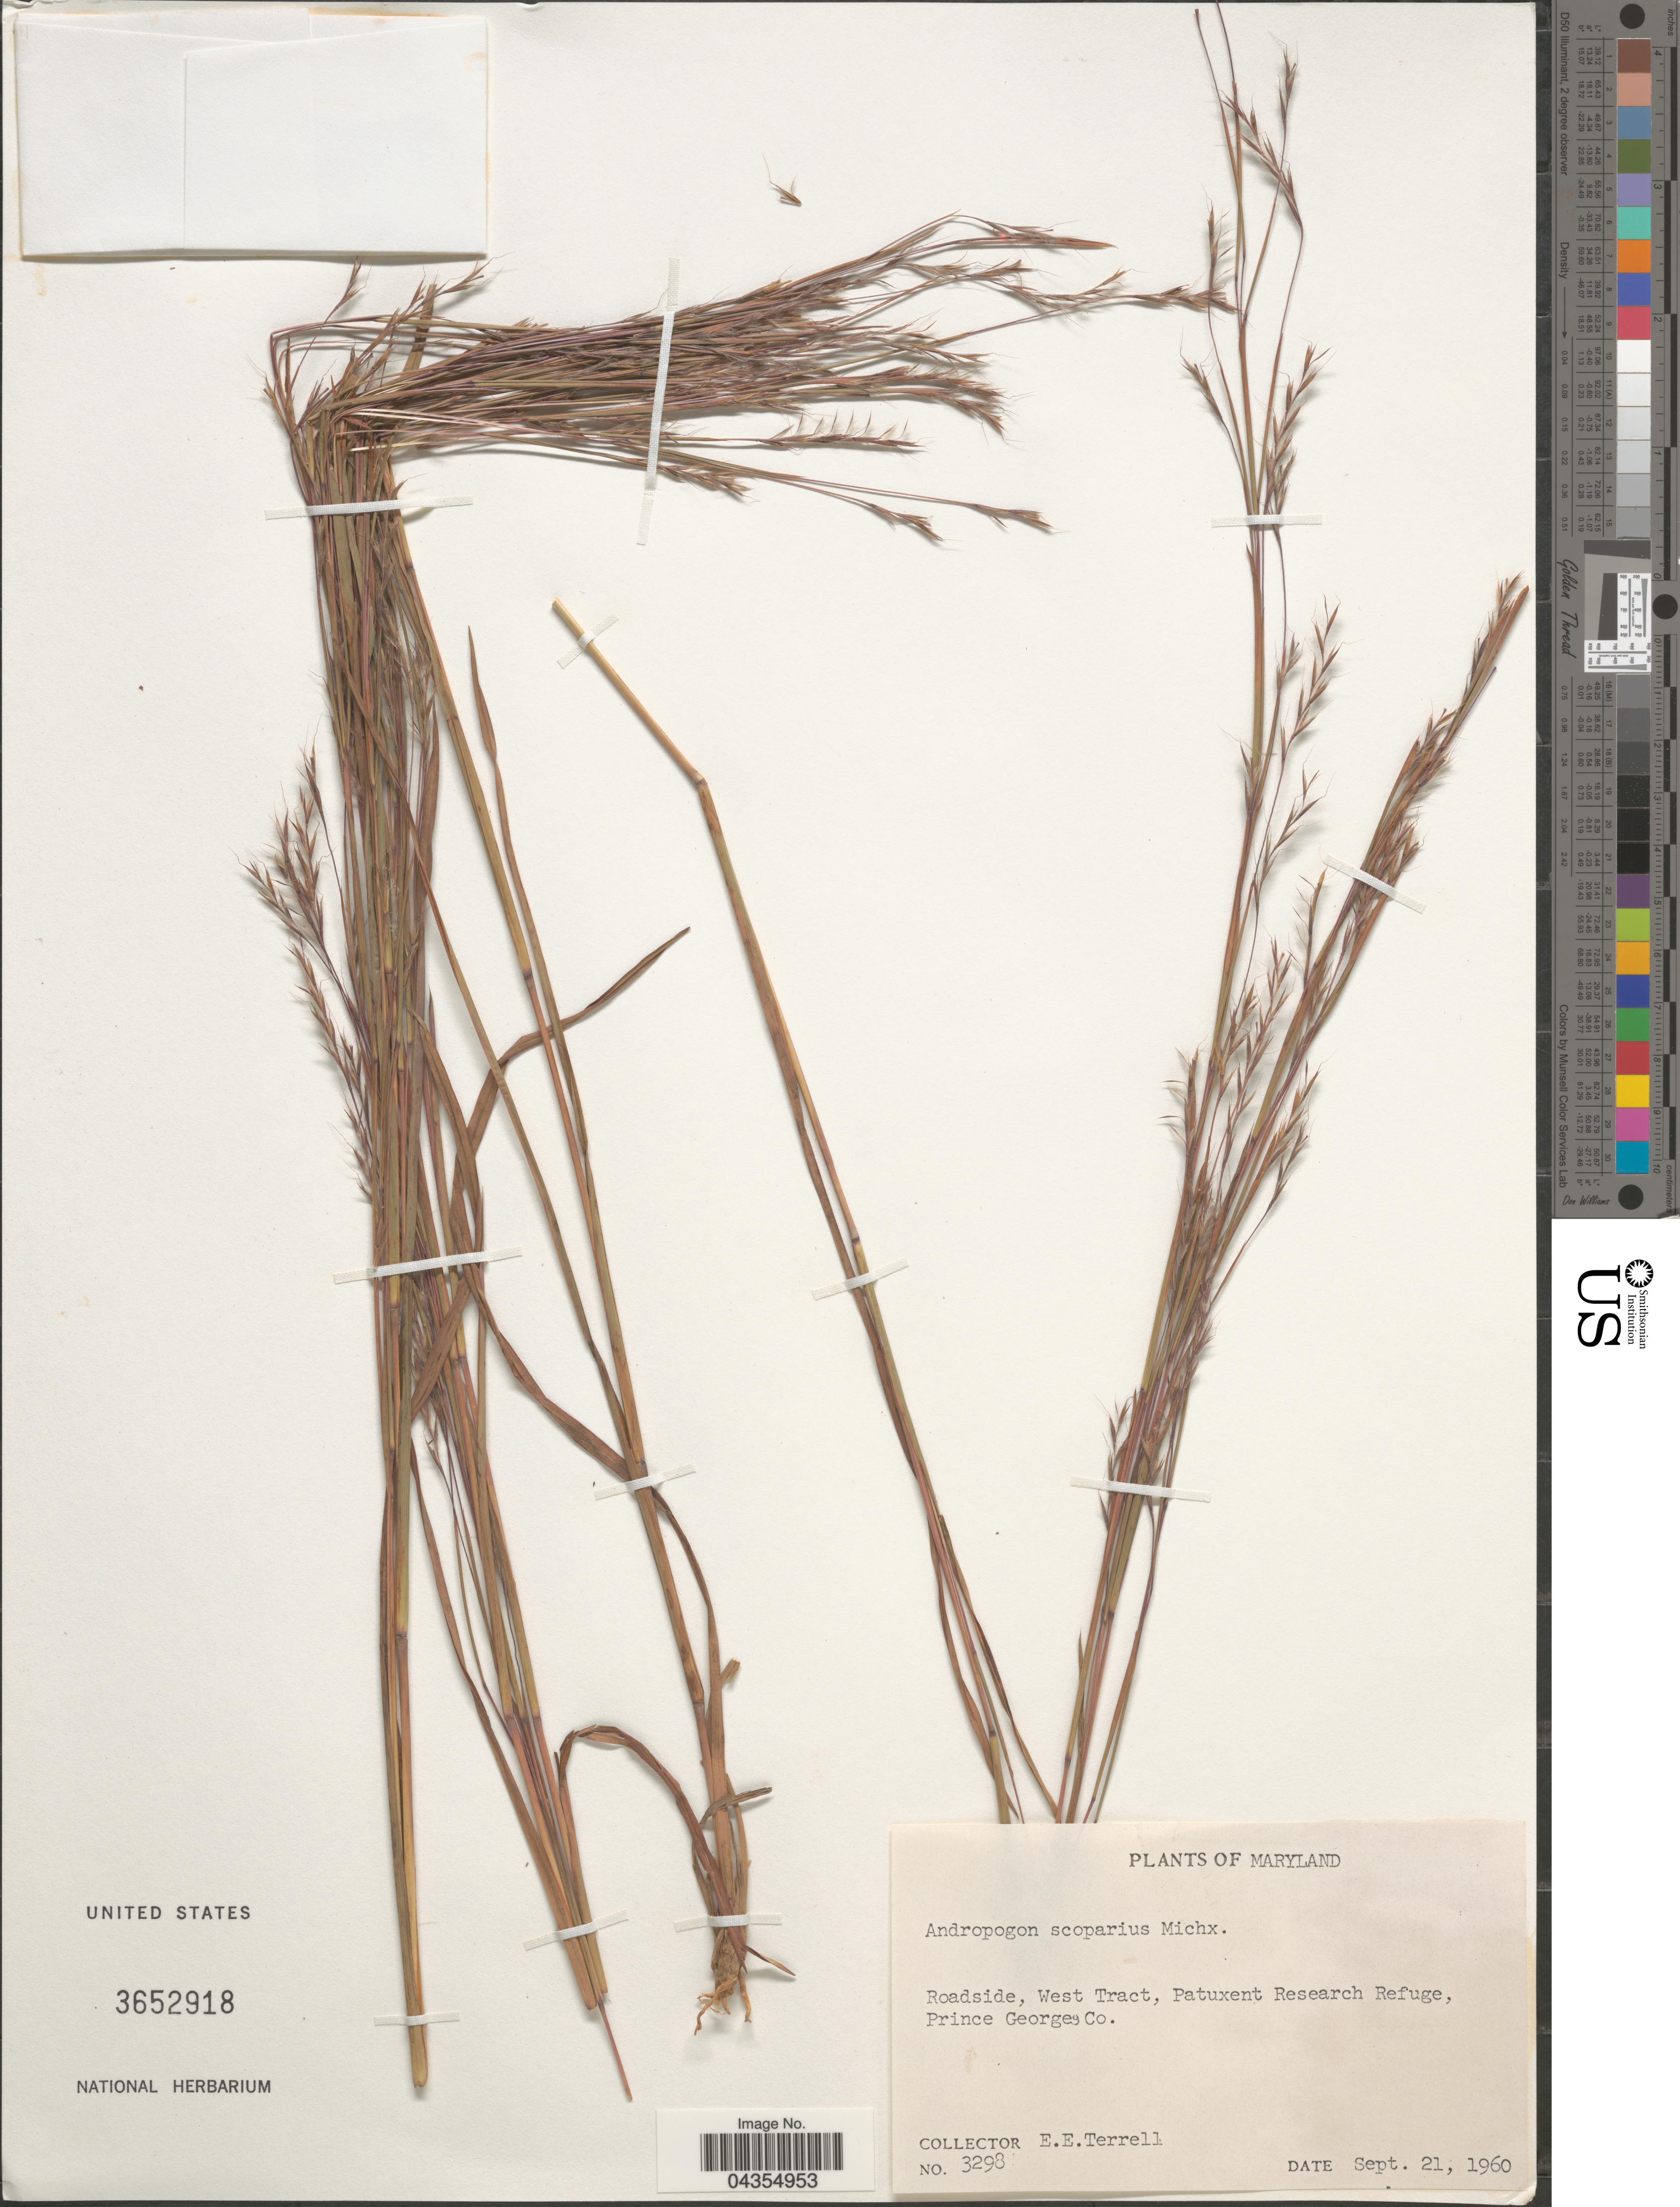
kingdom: Plantae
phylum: Tracheophyta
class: Liliopsida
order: Poales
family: Poaceae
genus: Schizachyrium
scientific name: Schizachyrium sanguineum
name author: (Retz.) Alston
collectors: E. E. Terrell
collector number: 3298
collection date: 1960-09-21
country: United States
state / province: Maryland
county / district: Prince George's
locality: Roadside, West Tract, Patuxent Research Refuge, Prince Georges Co.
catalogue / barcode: US 3652918